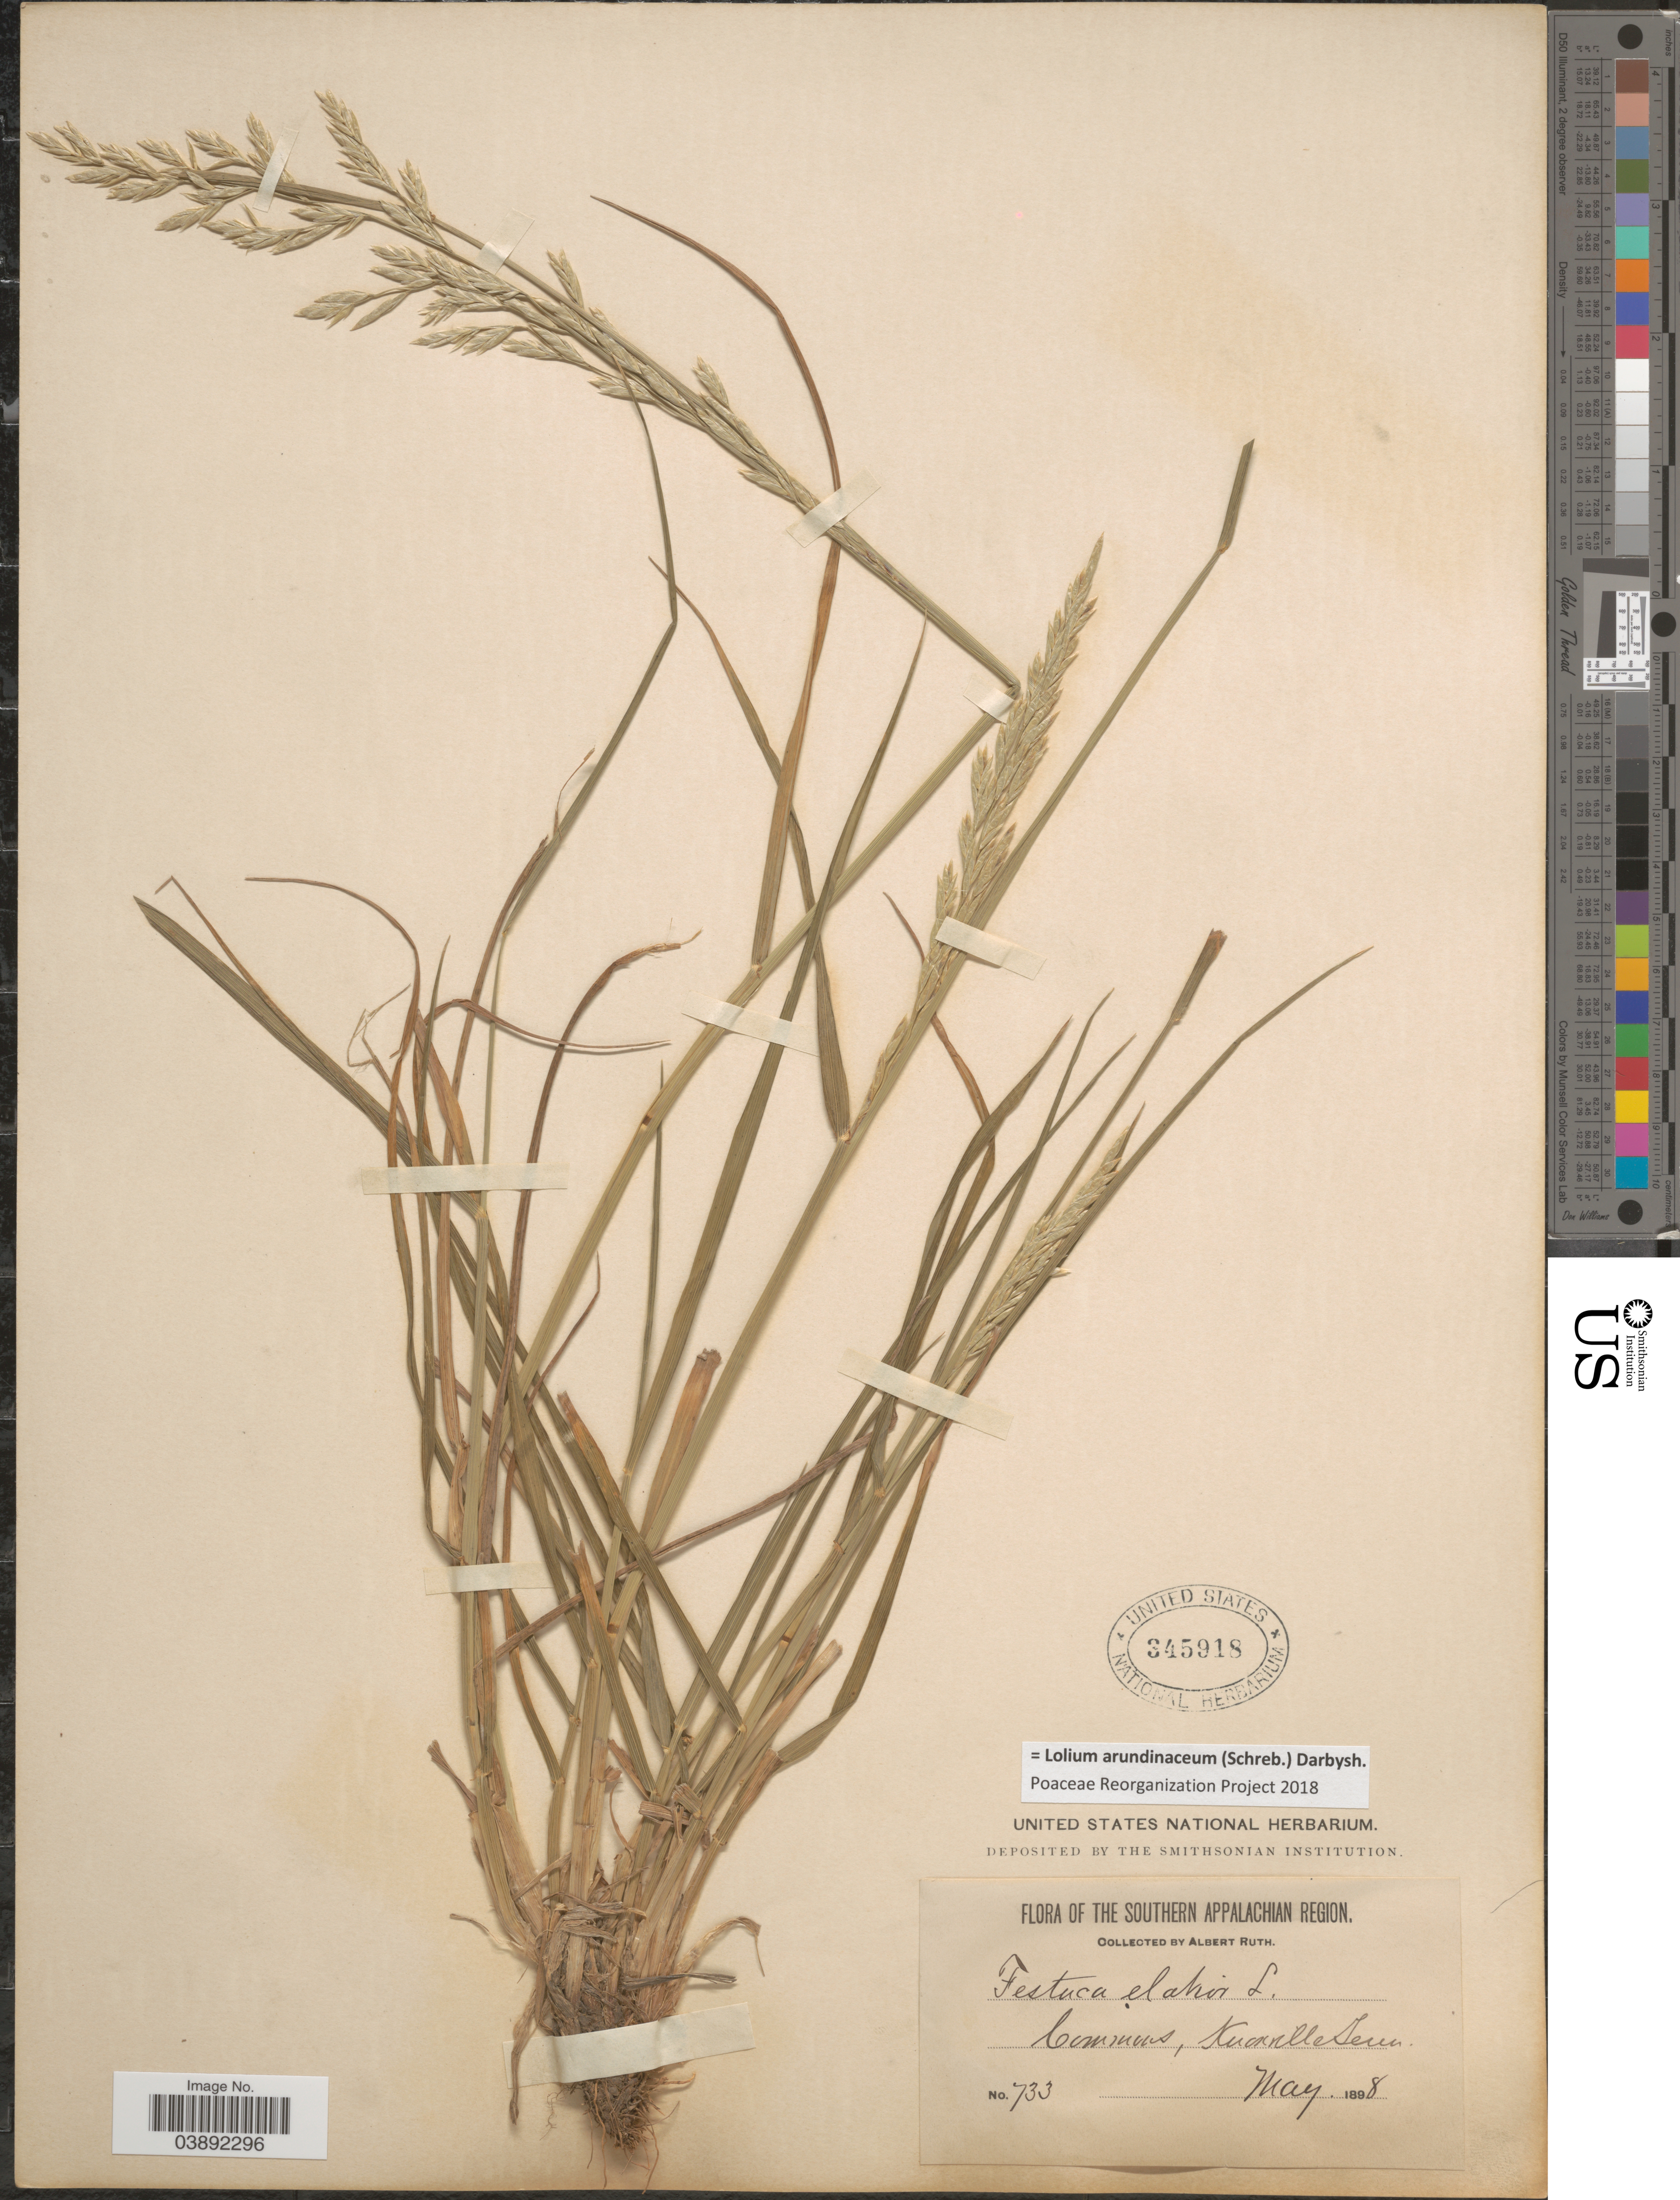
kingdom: Plantae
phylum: Tracheophyta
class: Liliopsida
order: Poales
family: Poaceae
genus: Lolium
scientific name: Lolium arundinaceum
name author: (Schreb.) Darbysh.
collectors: A. Ruth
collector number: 733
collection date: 1898-05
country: United States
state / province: Tennessee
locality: The Southern Appalachian Region. Knoxville.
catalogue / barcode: US 345918